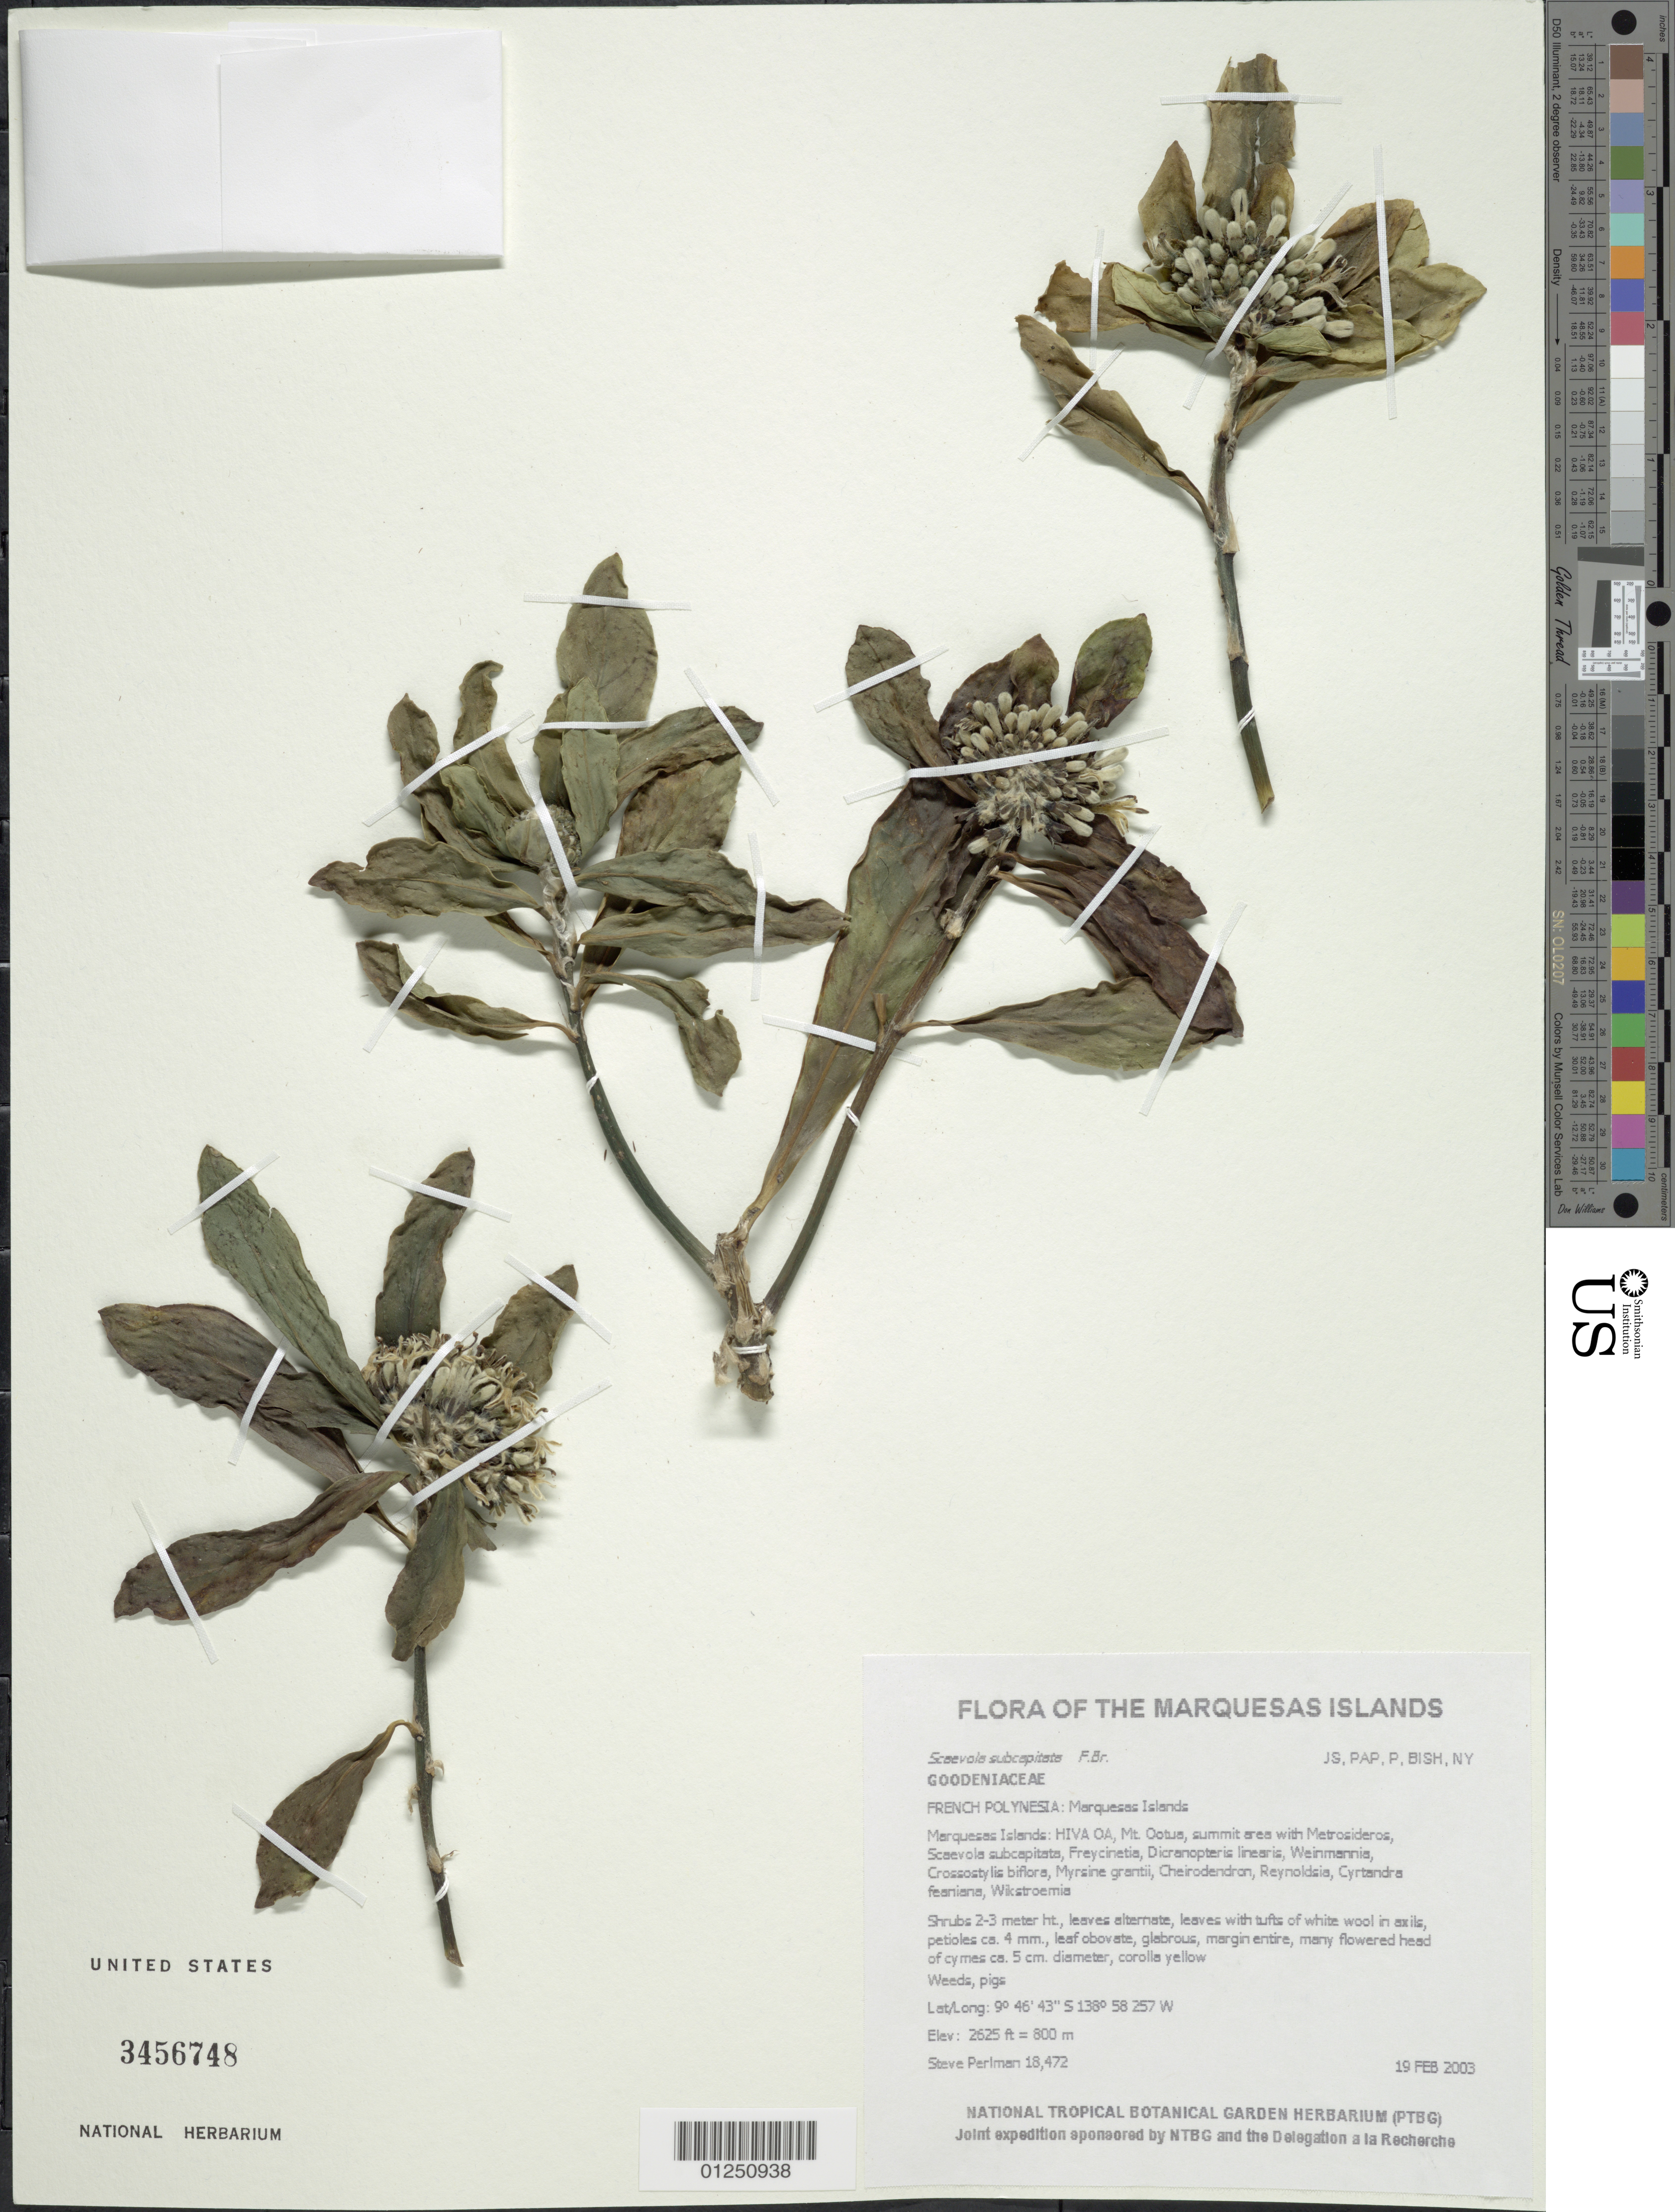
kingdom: Plantae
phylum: Tracheophyta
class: Magnoliopsida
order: Asterales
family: Goodeniaceae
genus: Scaevola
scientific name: Scaevola subcapitata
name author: F. Br.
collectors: S. P. Perlman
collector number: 18472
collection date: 2003-02-19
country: French Polynesia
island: Hiva Oa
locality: Mt. Ootua, summit area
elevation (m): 800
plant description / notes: Weeds, pigs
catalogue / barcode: US 3456748